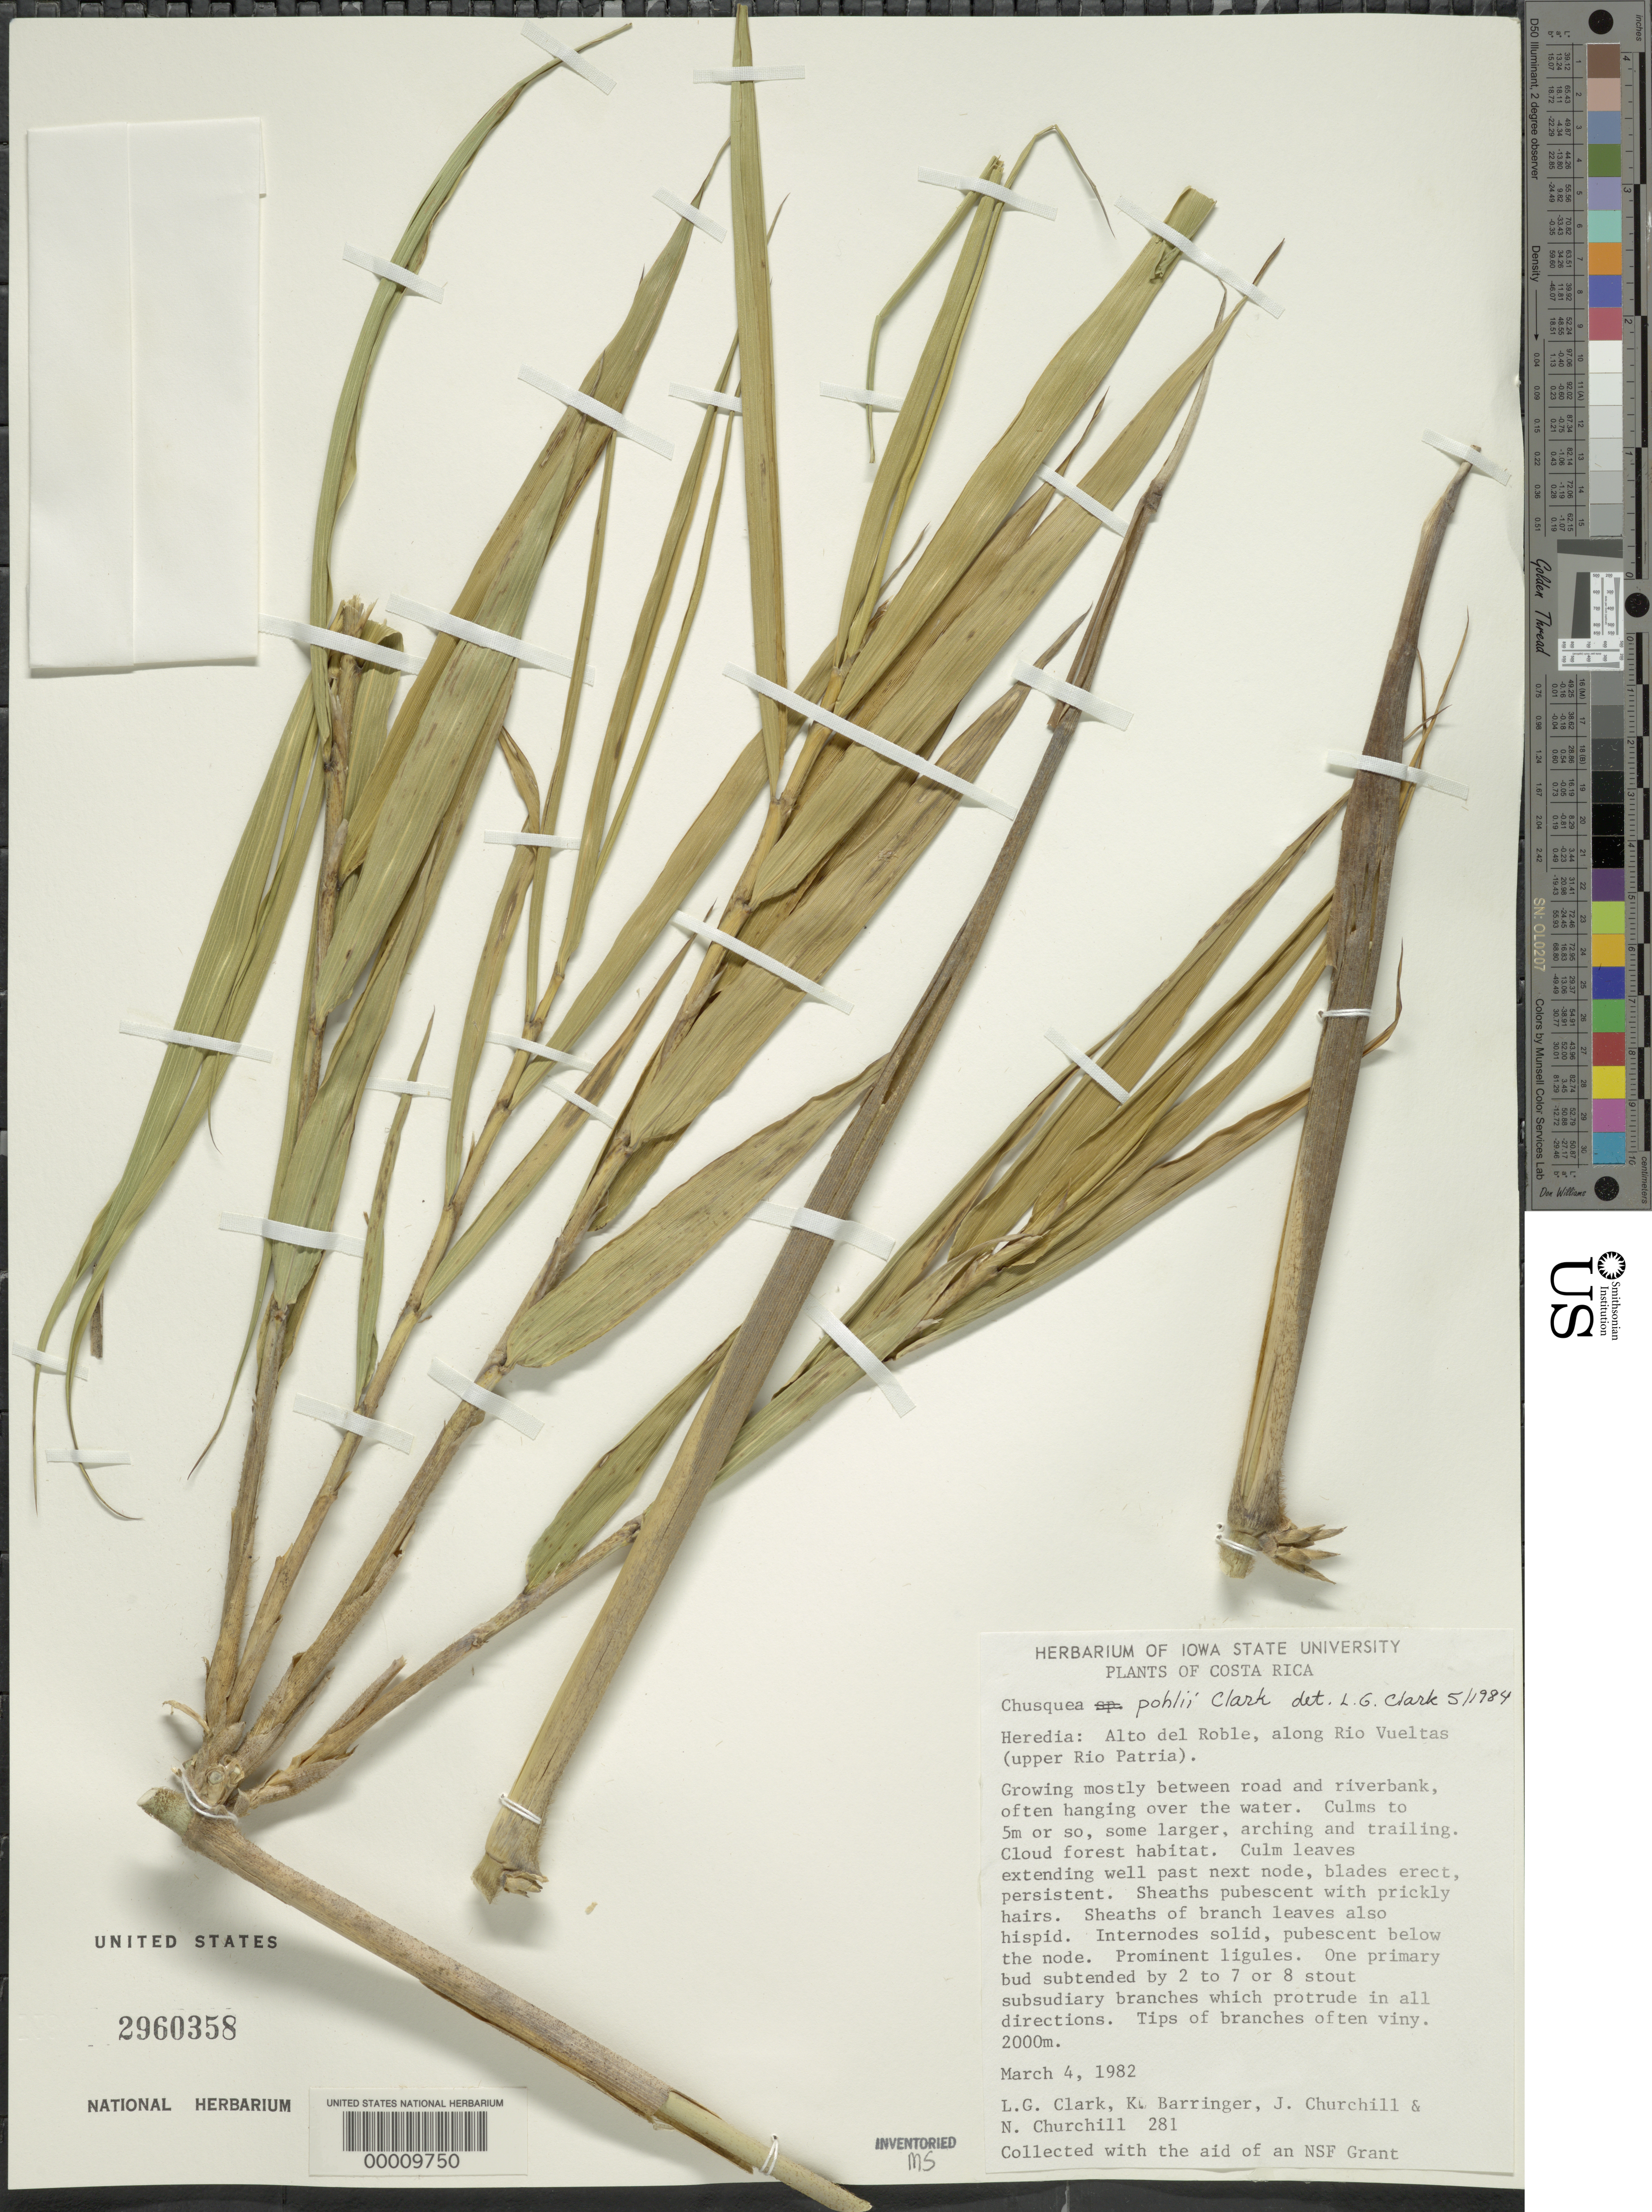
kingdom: Plantae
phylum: Tracheophyta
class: Liliopsida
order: Poales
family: Poaceae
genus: Chusquea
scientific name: Chusquea pohlii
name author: L.G. Clark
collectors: L. G. Clark, K. A. Barringer, J. Churchill & N. Churchill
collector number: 281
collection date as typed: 04 Mar 1982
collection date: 1982-03-04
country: Costa Rica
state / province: Heredia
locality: Alto del roble, rio vueltas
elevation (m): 2000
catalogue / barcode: US 2960358